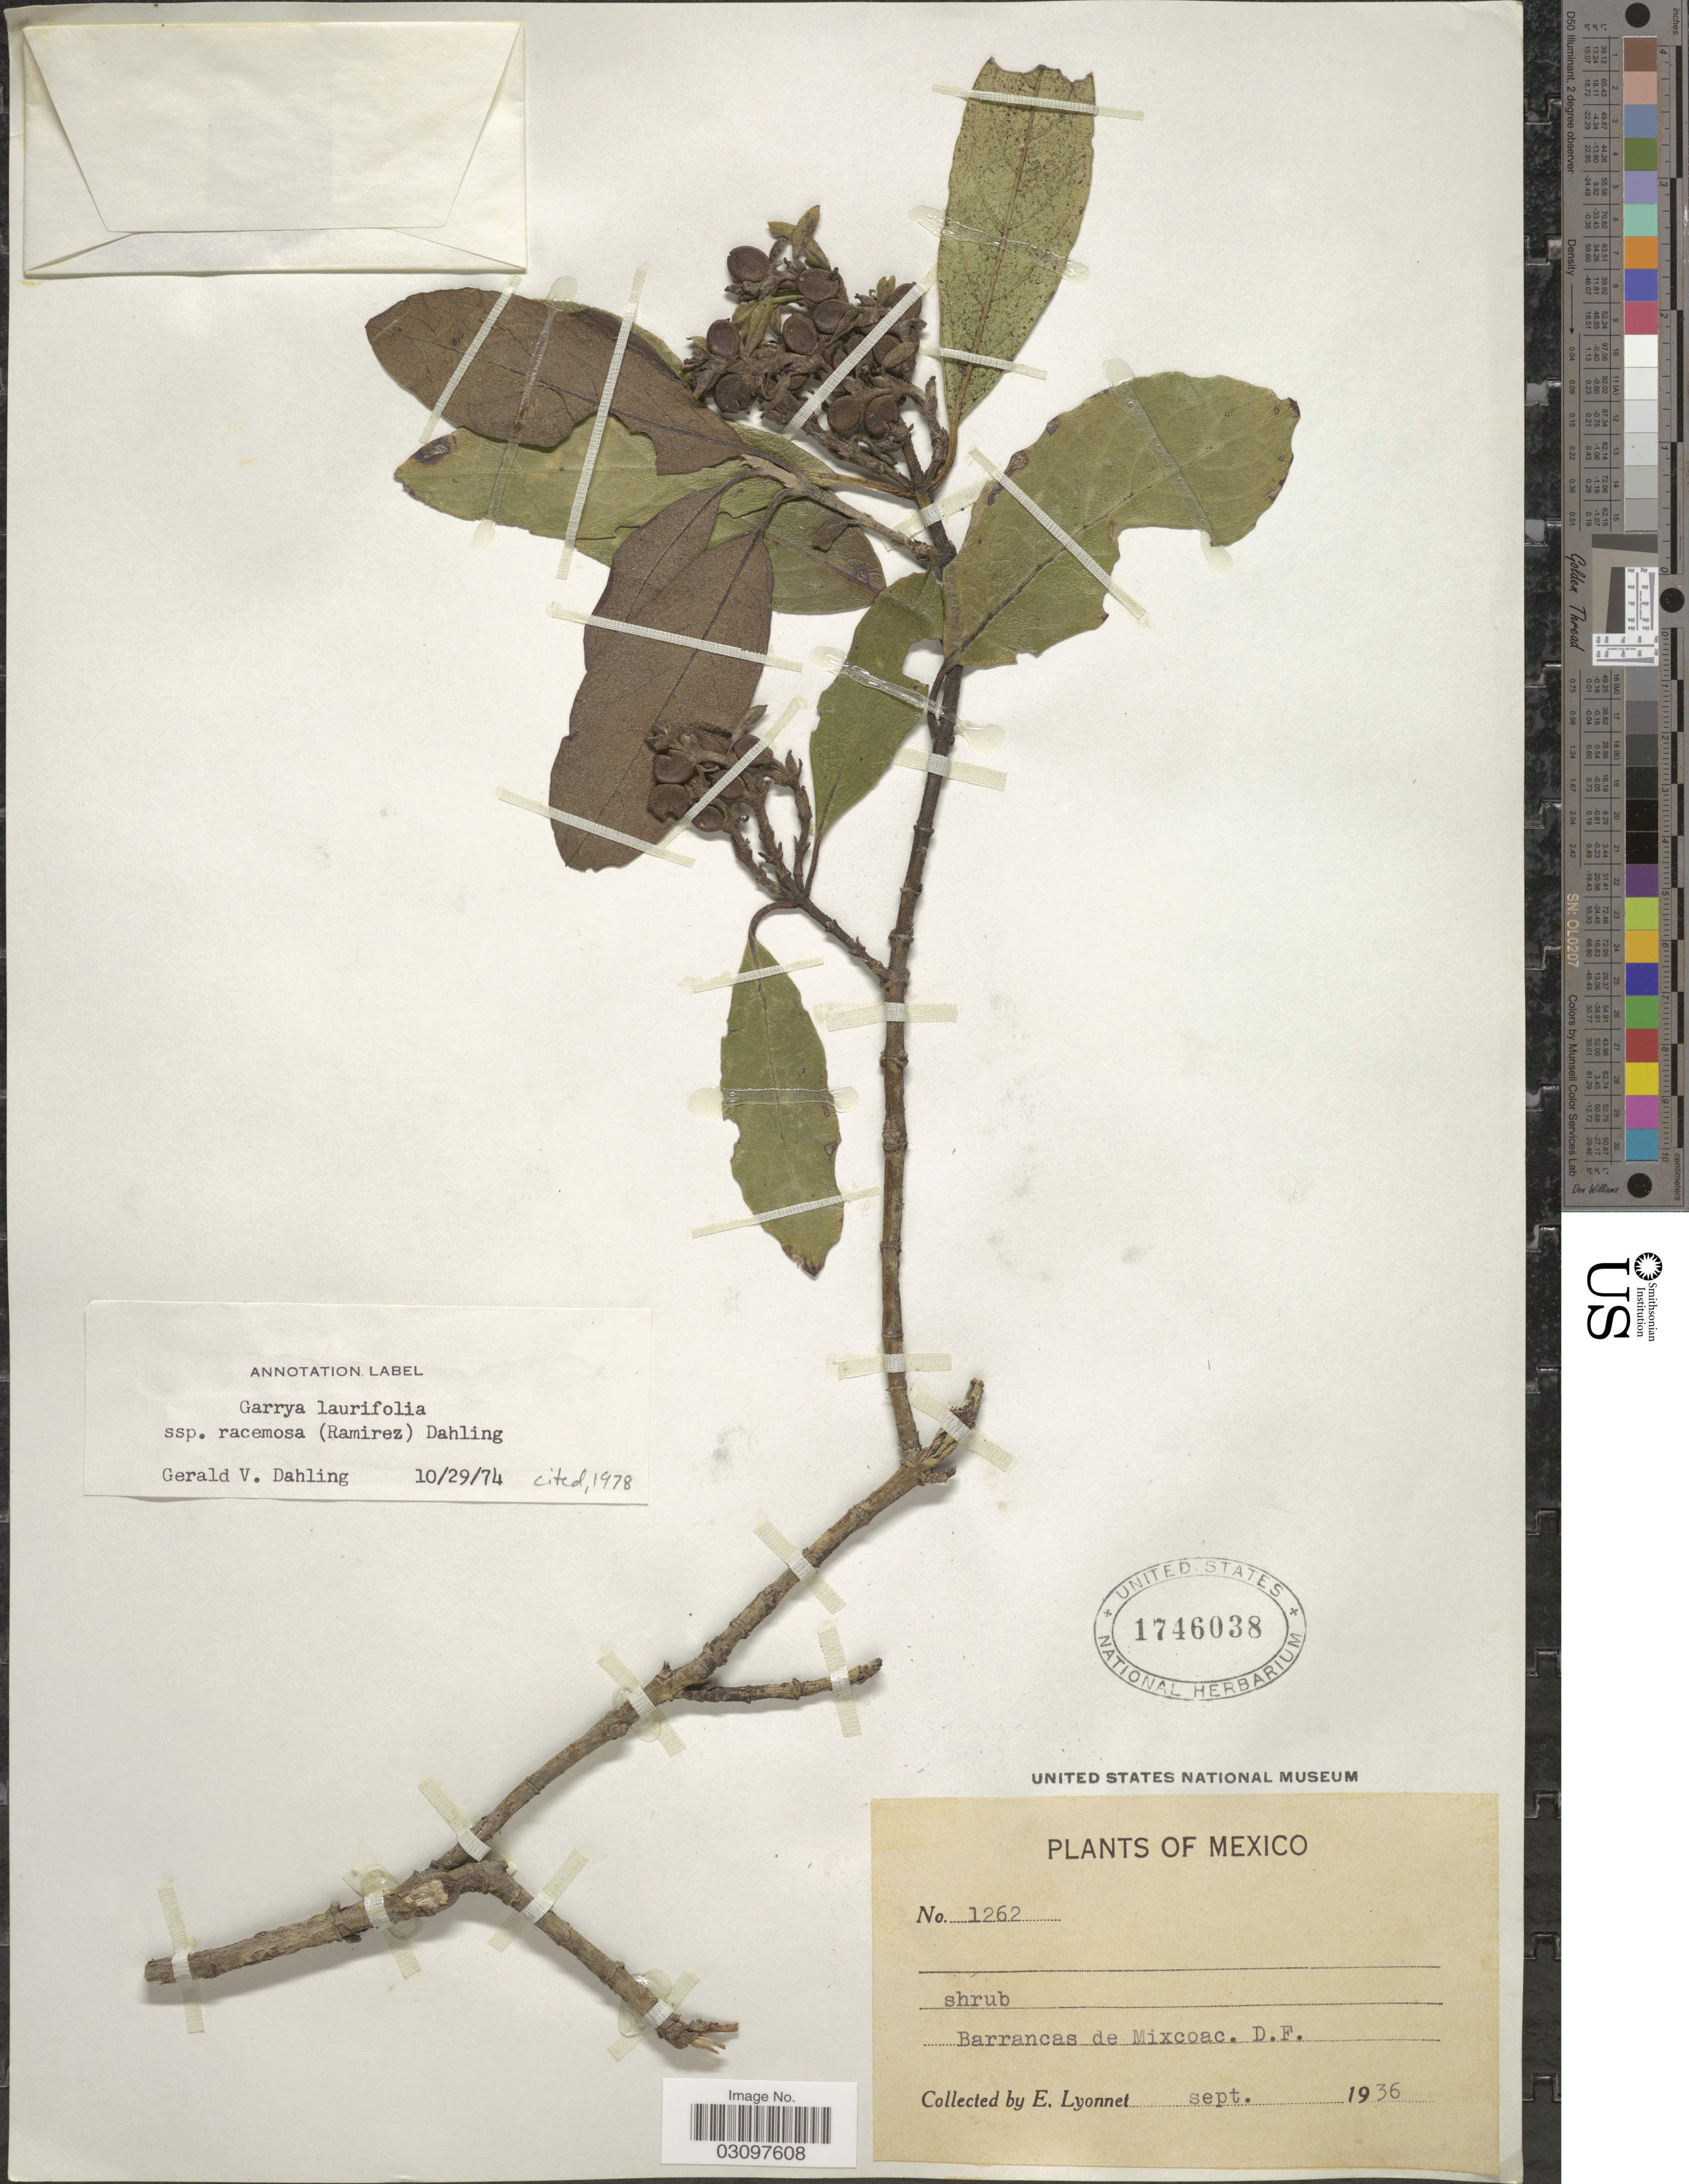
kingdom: Plantae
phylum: Tracheophyta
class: Magnoliopsida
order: Garryales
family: Garryaceae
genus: Garrya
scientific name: Garrya laurifolia subsp. racemosa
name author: (Ramírez) Dahling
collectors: E. Lyonnet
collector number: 1262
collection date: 1936-09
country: Mexico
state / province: Distrito Federal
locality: Barrancas de Mixcoac.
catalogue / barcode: US 1746038